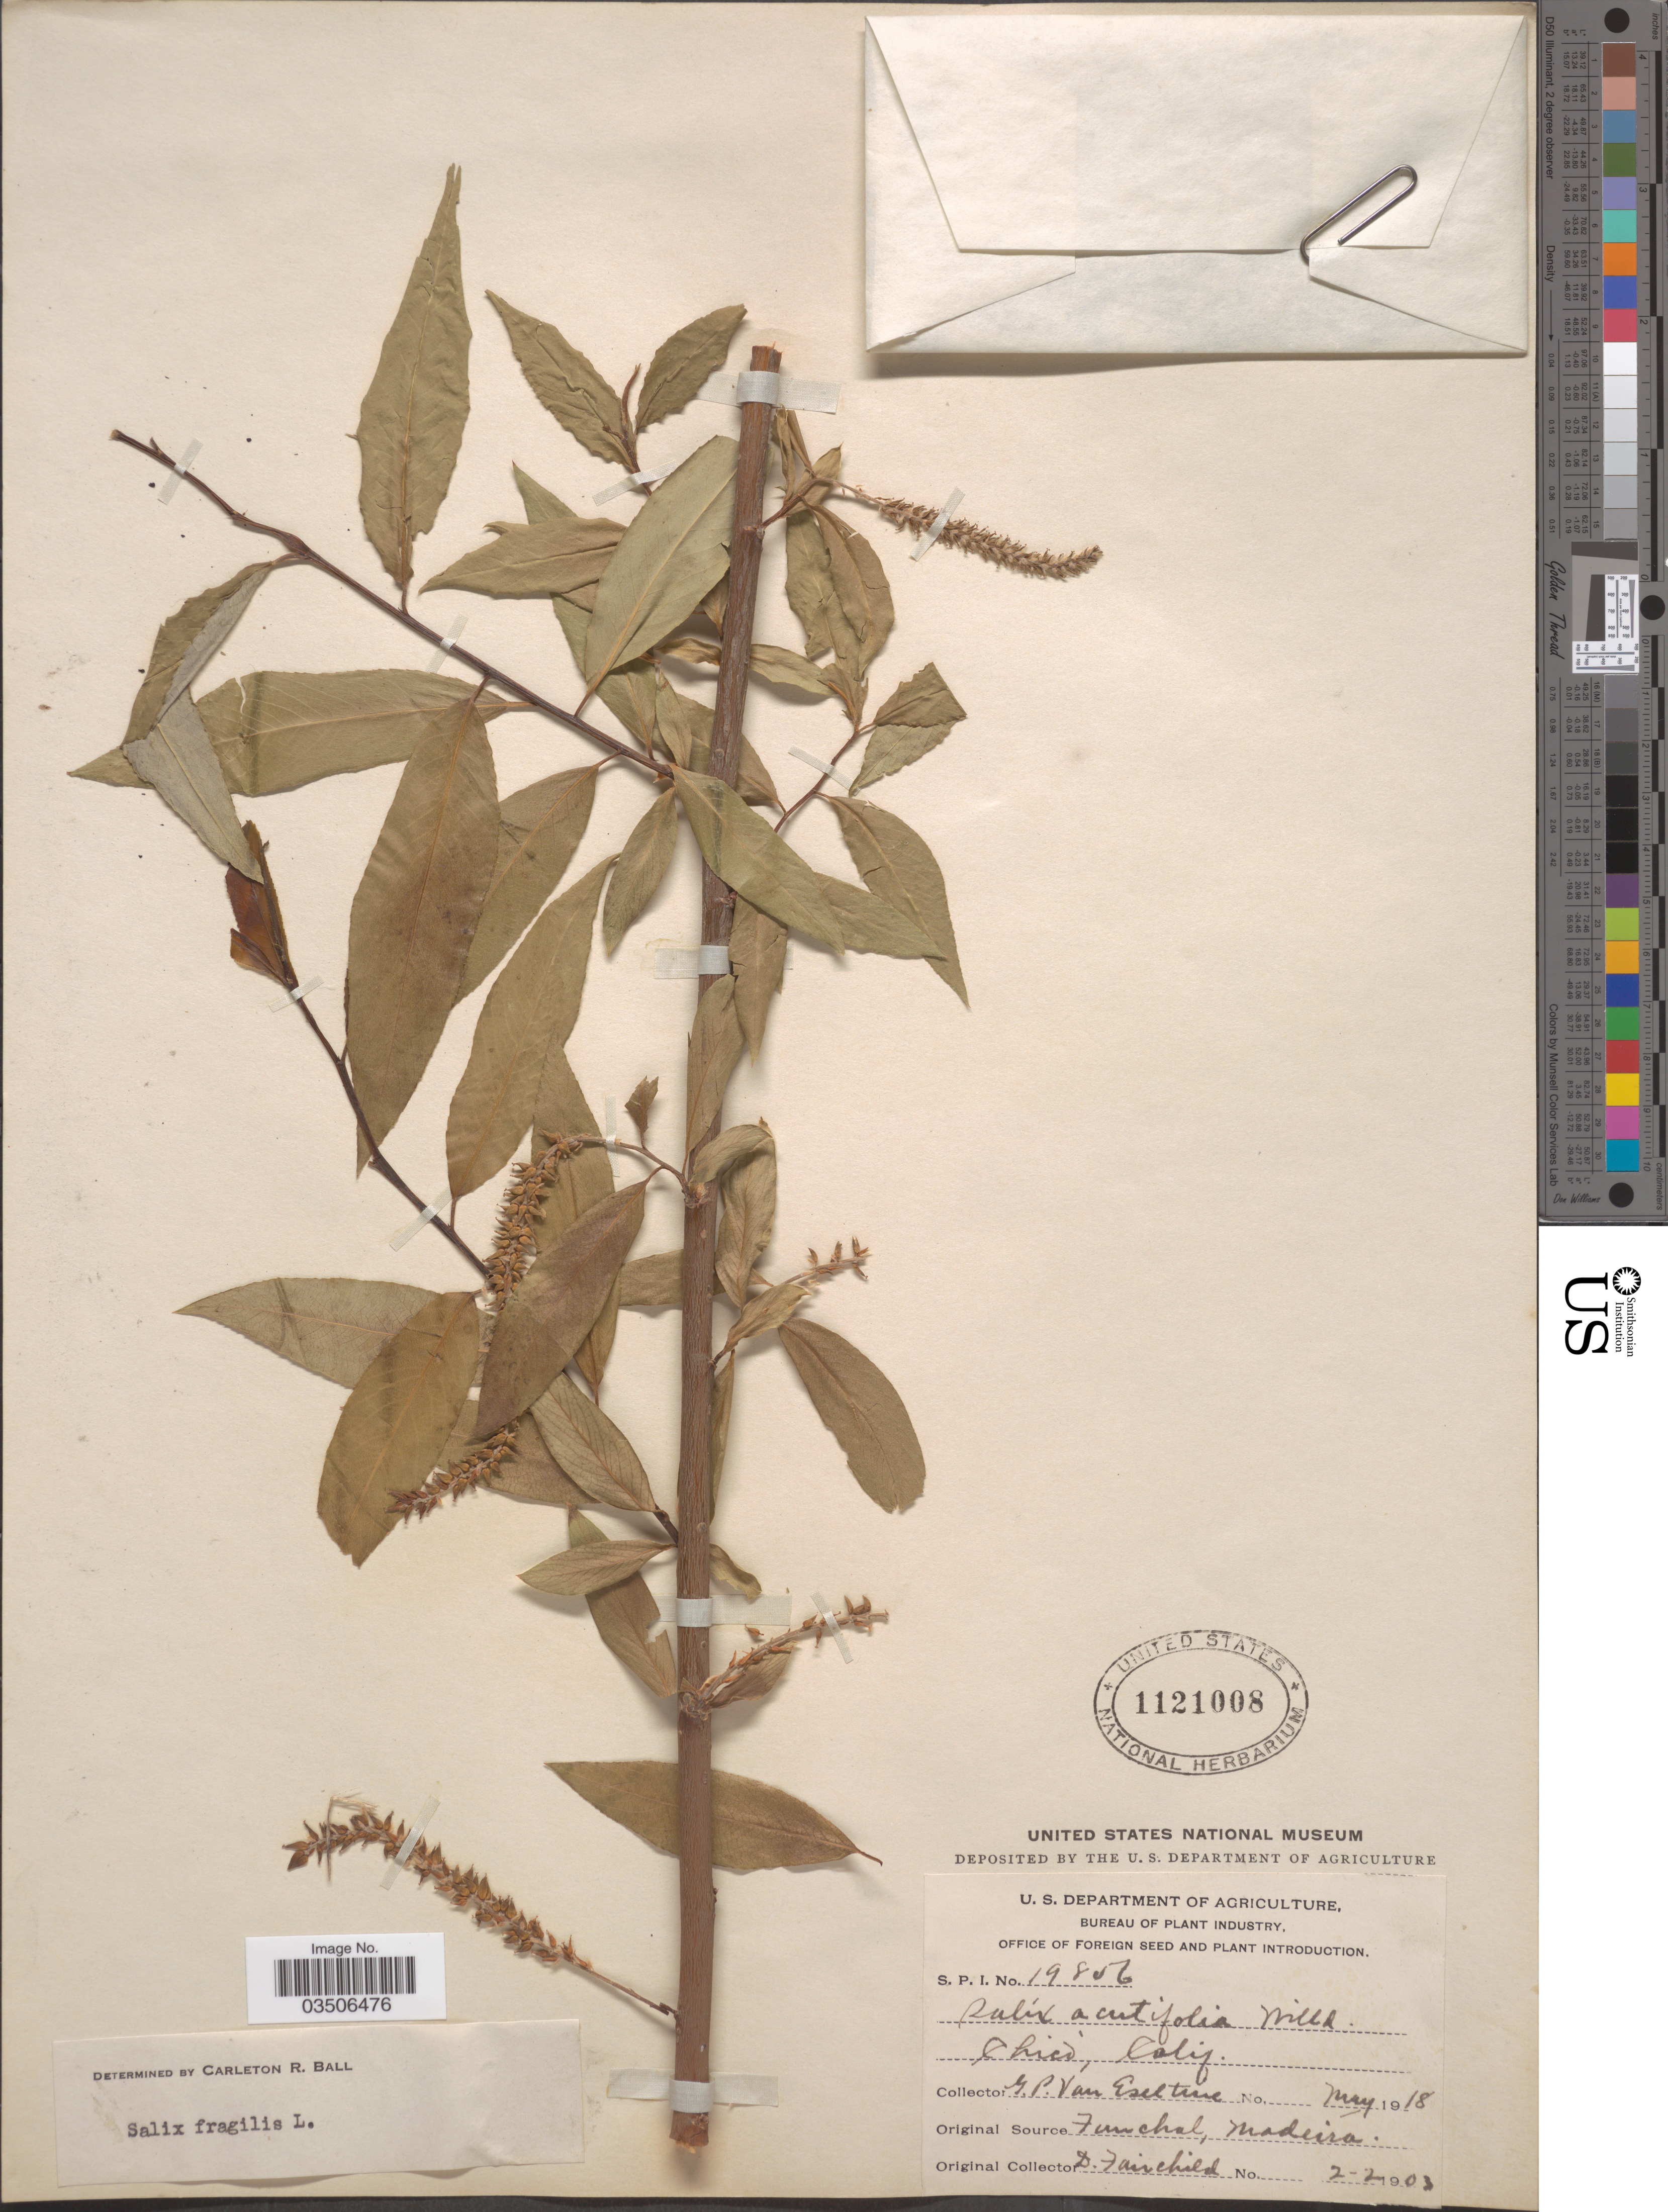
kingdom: Plantae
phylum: Tracheophyta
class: Magnoliopsida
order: Malpighiales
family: Salicaceae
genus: Salix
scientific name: Salix fragilis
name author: L.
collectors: G. P. Van Eseltine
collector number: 19856?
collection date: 1918-05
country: United States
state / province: California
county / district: Butte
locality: Chico.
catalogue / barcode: US 1121008